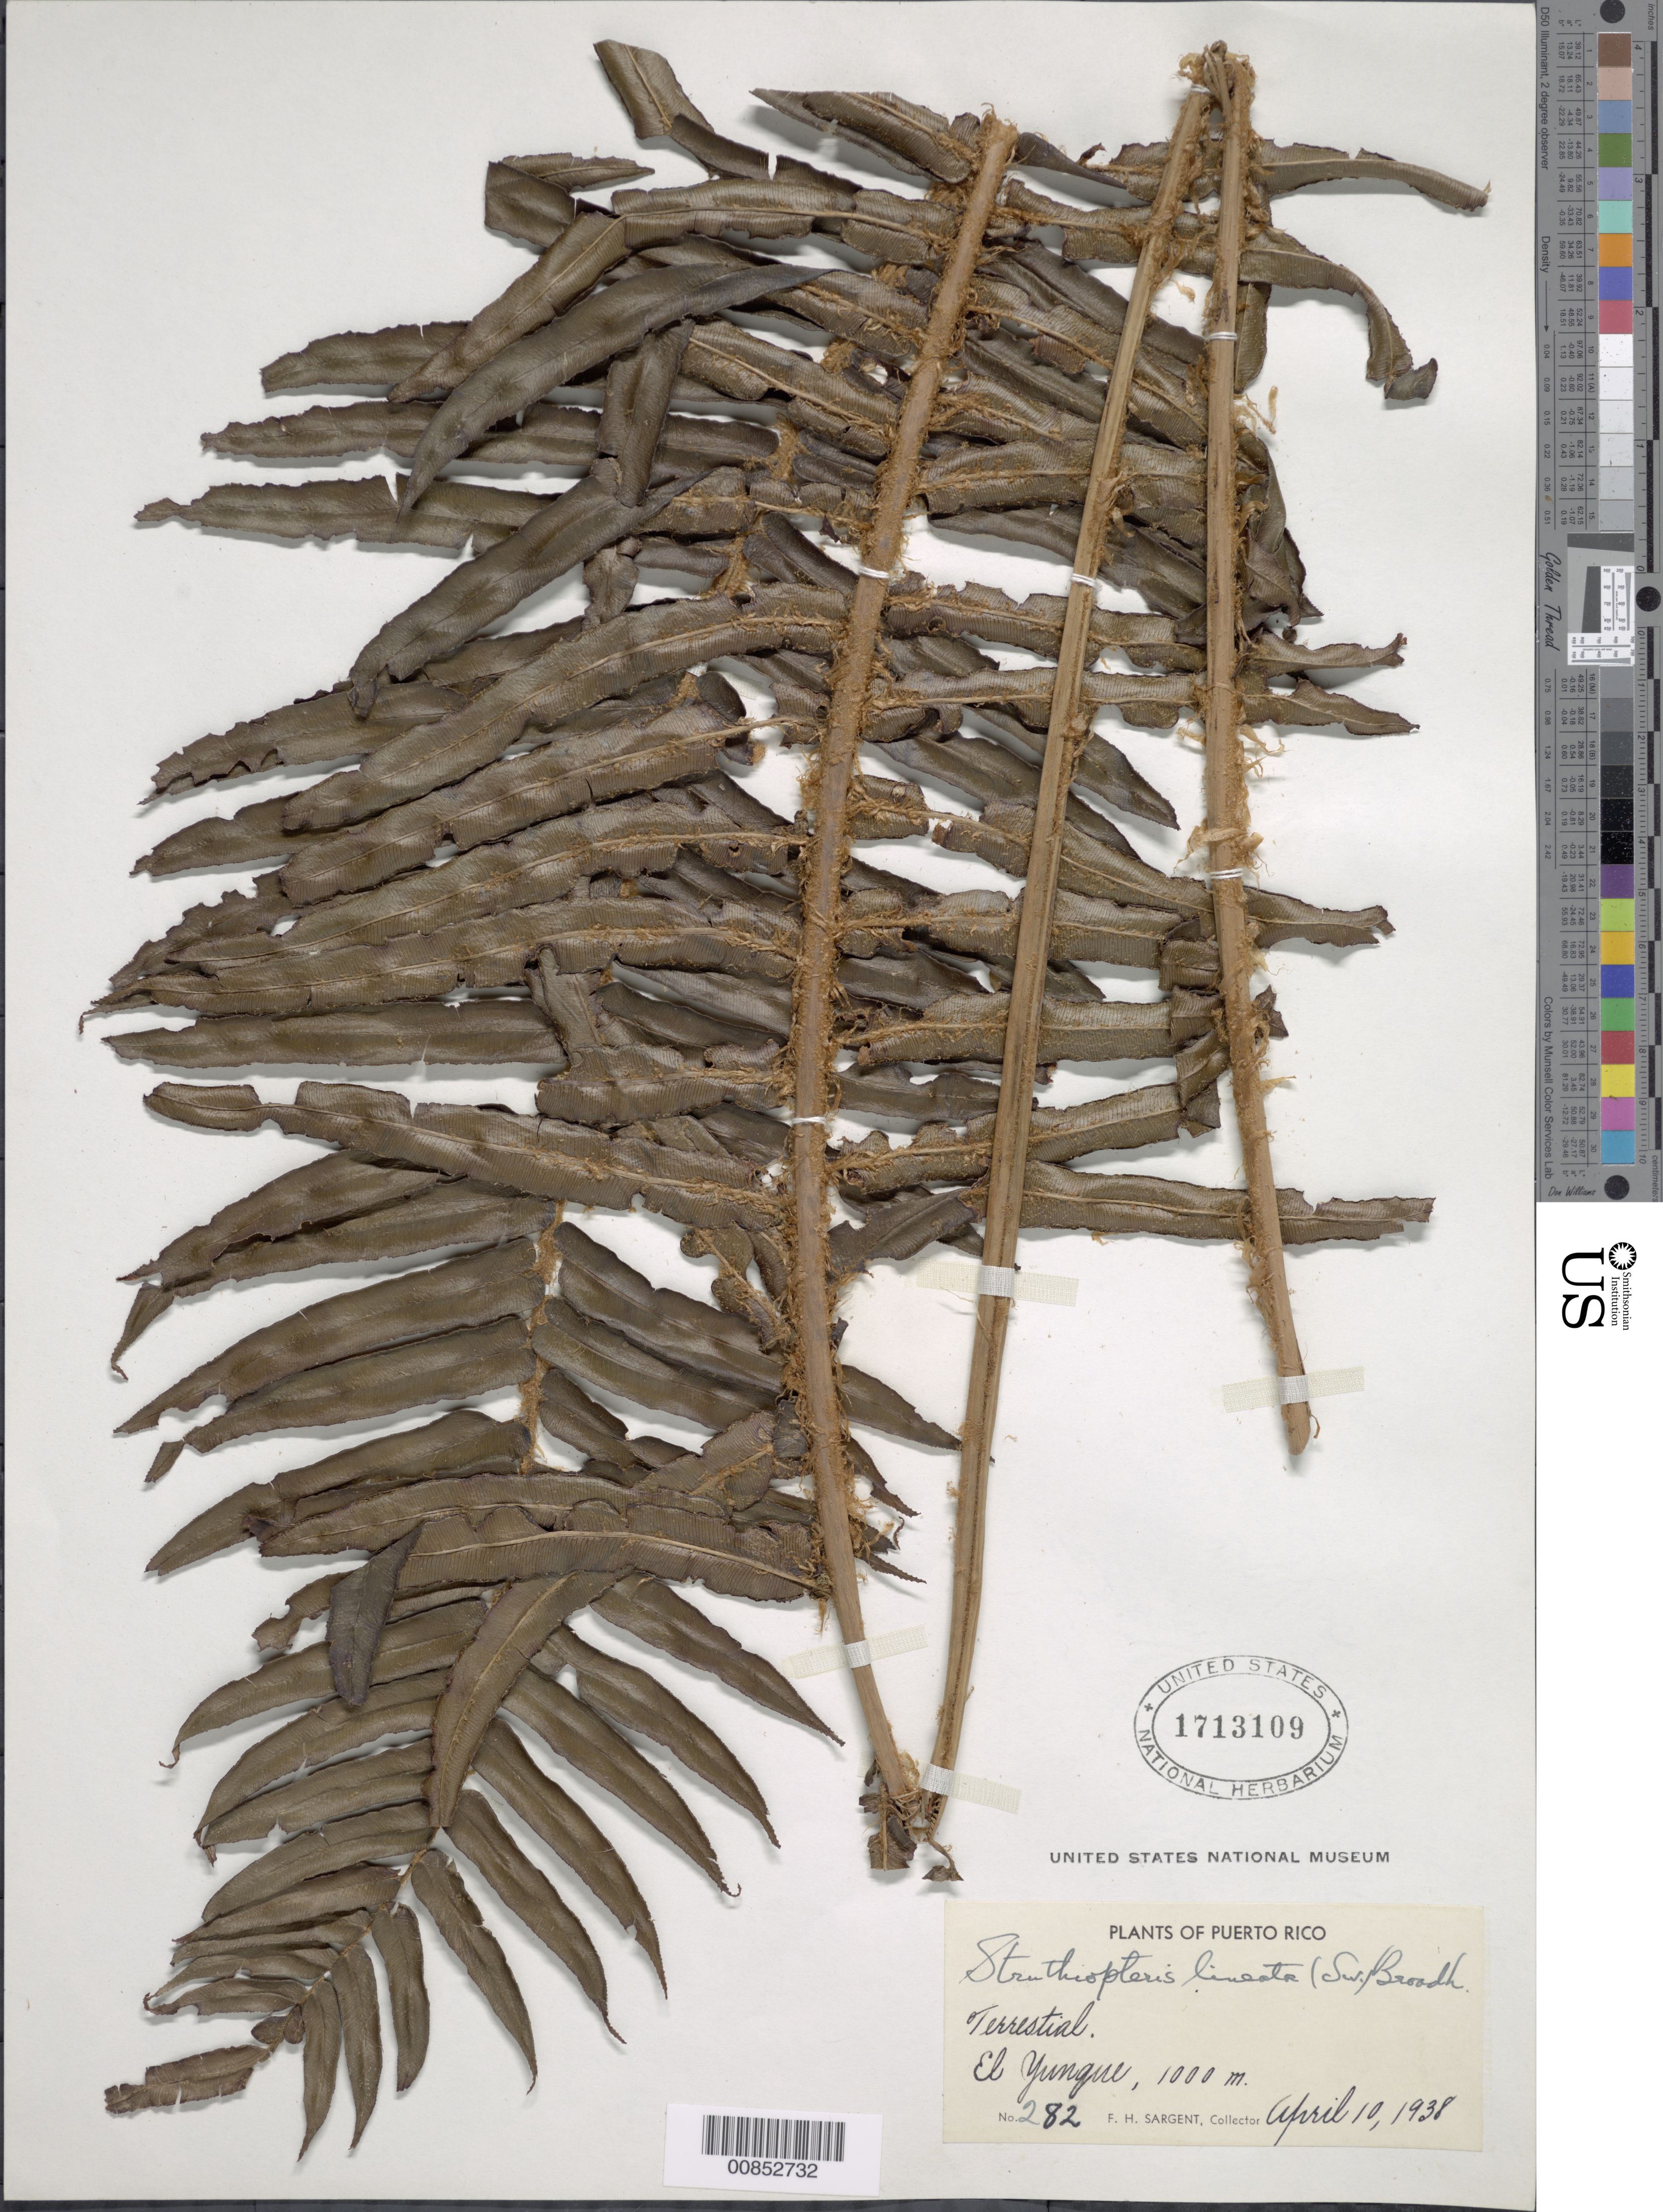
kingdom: Plantae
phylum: Tracheophyta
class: Polypodiopsida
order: Polypodiales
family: Blechnaceae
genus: Blechnum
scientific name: Blechnum lineatum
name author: (Sw.) C. Chr.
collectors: F. H. Sargent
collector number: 282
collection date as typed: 10 Apr 1938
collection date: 1938-04-10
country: Puerto Rico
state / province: Río Grande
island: Puerto Rico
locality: El Yunque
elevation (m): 1000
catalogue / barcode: US 1713190